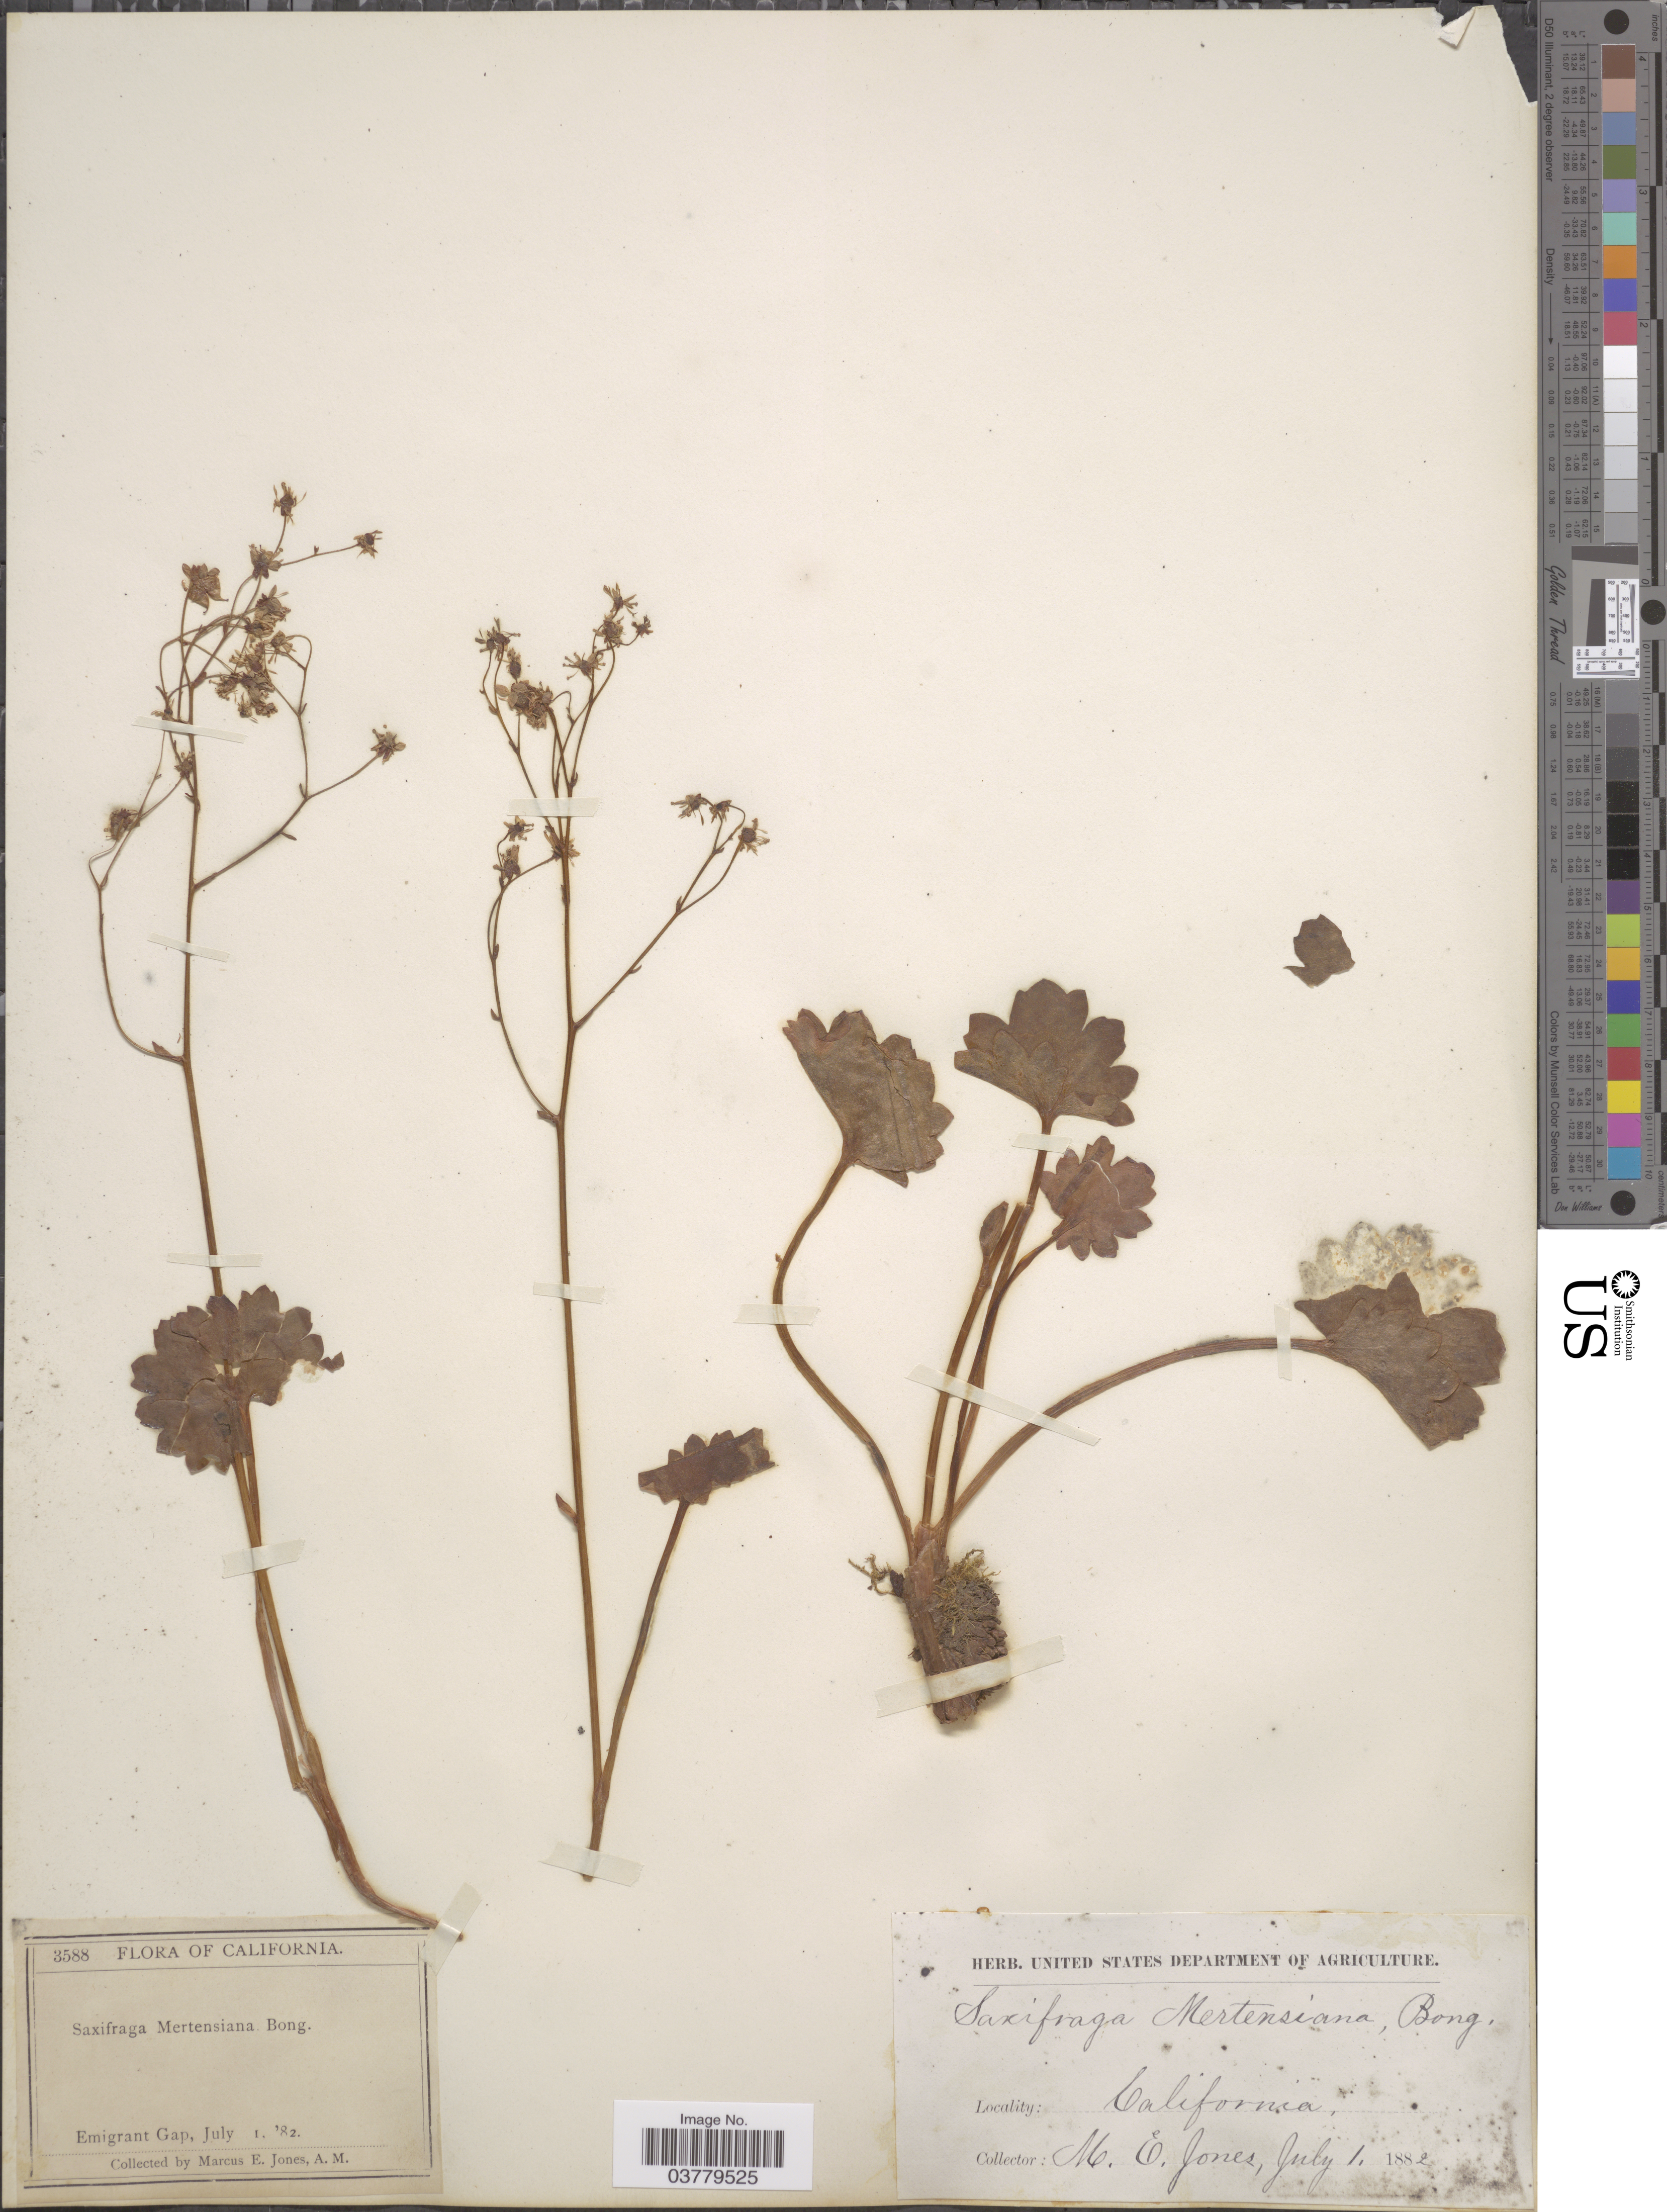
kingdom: Plantae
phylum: Tracheophyta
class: Magnoliopsida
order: Saxifragales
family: Saxifragaceae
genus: Saxifraga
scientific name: Saxifraga mertensiana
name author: Bong.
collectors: M. E. Jones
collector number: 3588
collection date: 1882-07-01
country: United States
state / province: California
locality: Emigrant Gap.